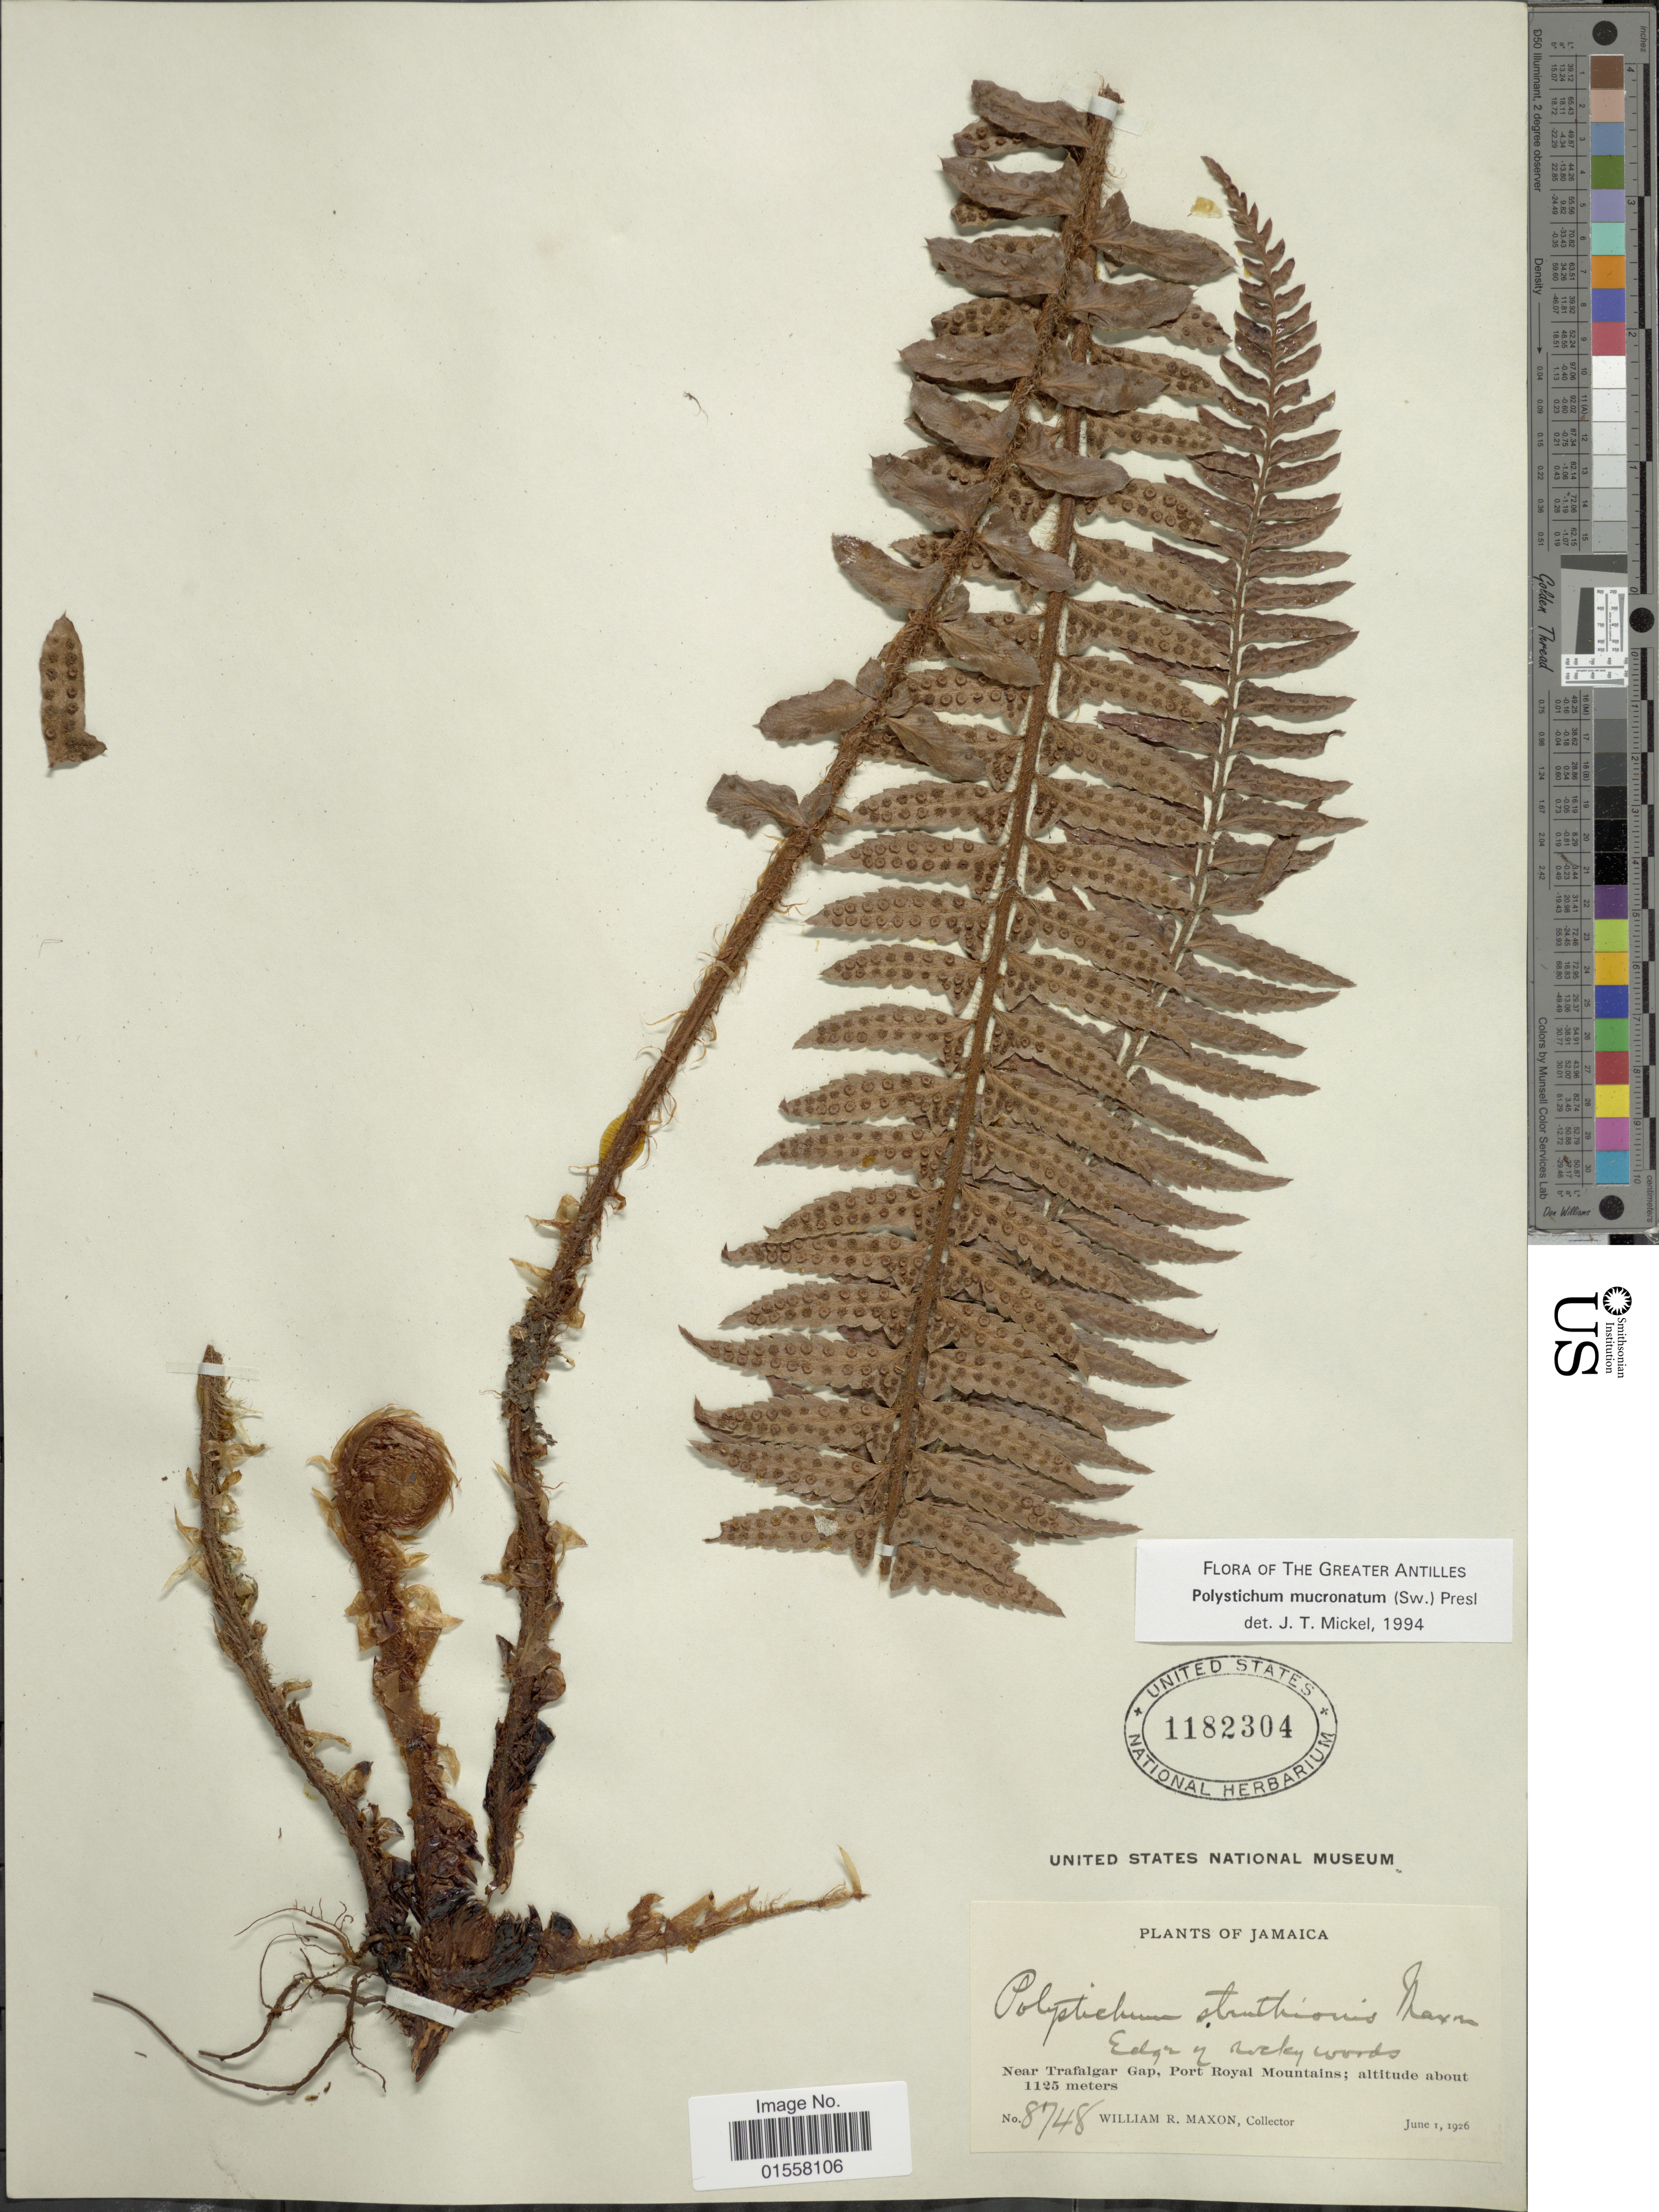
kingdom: Plantae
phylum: Tracheophyta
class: Polypodiopsida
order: Polypodiales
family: Dryopteridaceae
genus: Polystichum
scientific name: Polystichum mucronatum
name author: (Sw.) C. Presl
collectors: W. R. Maxon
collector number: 8748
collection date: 1926-06-01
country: Jamaica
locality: Jamaica, Near Trafalgar Gap, Port Royal Mountains.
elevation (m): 1125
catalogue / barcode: US 1182304